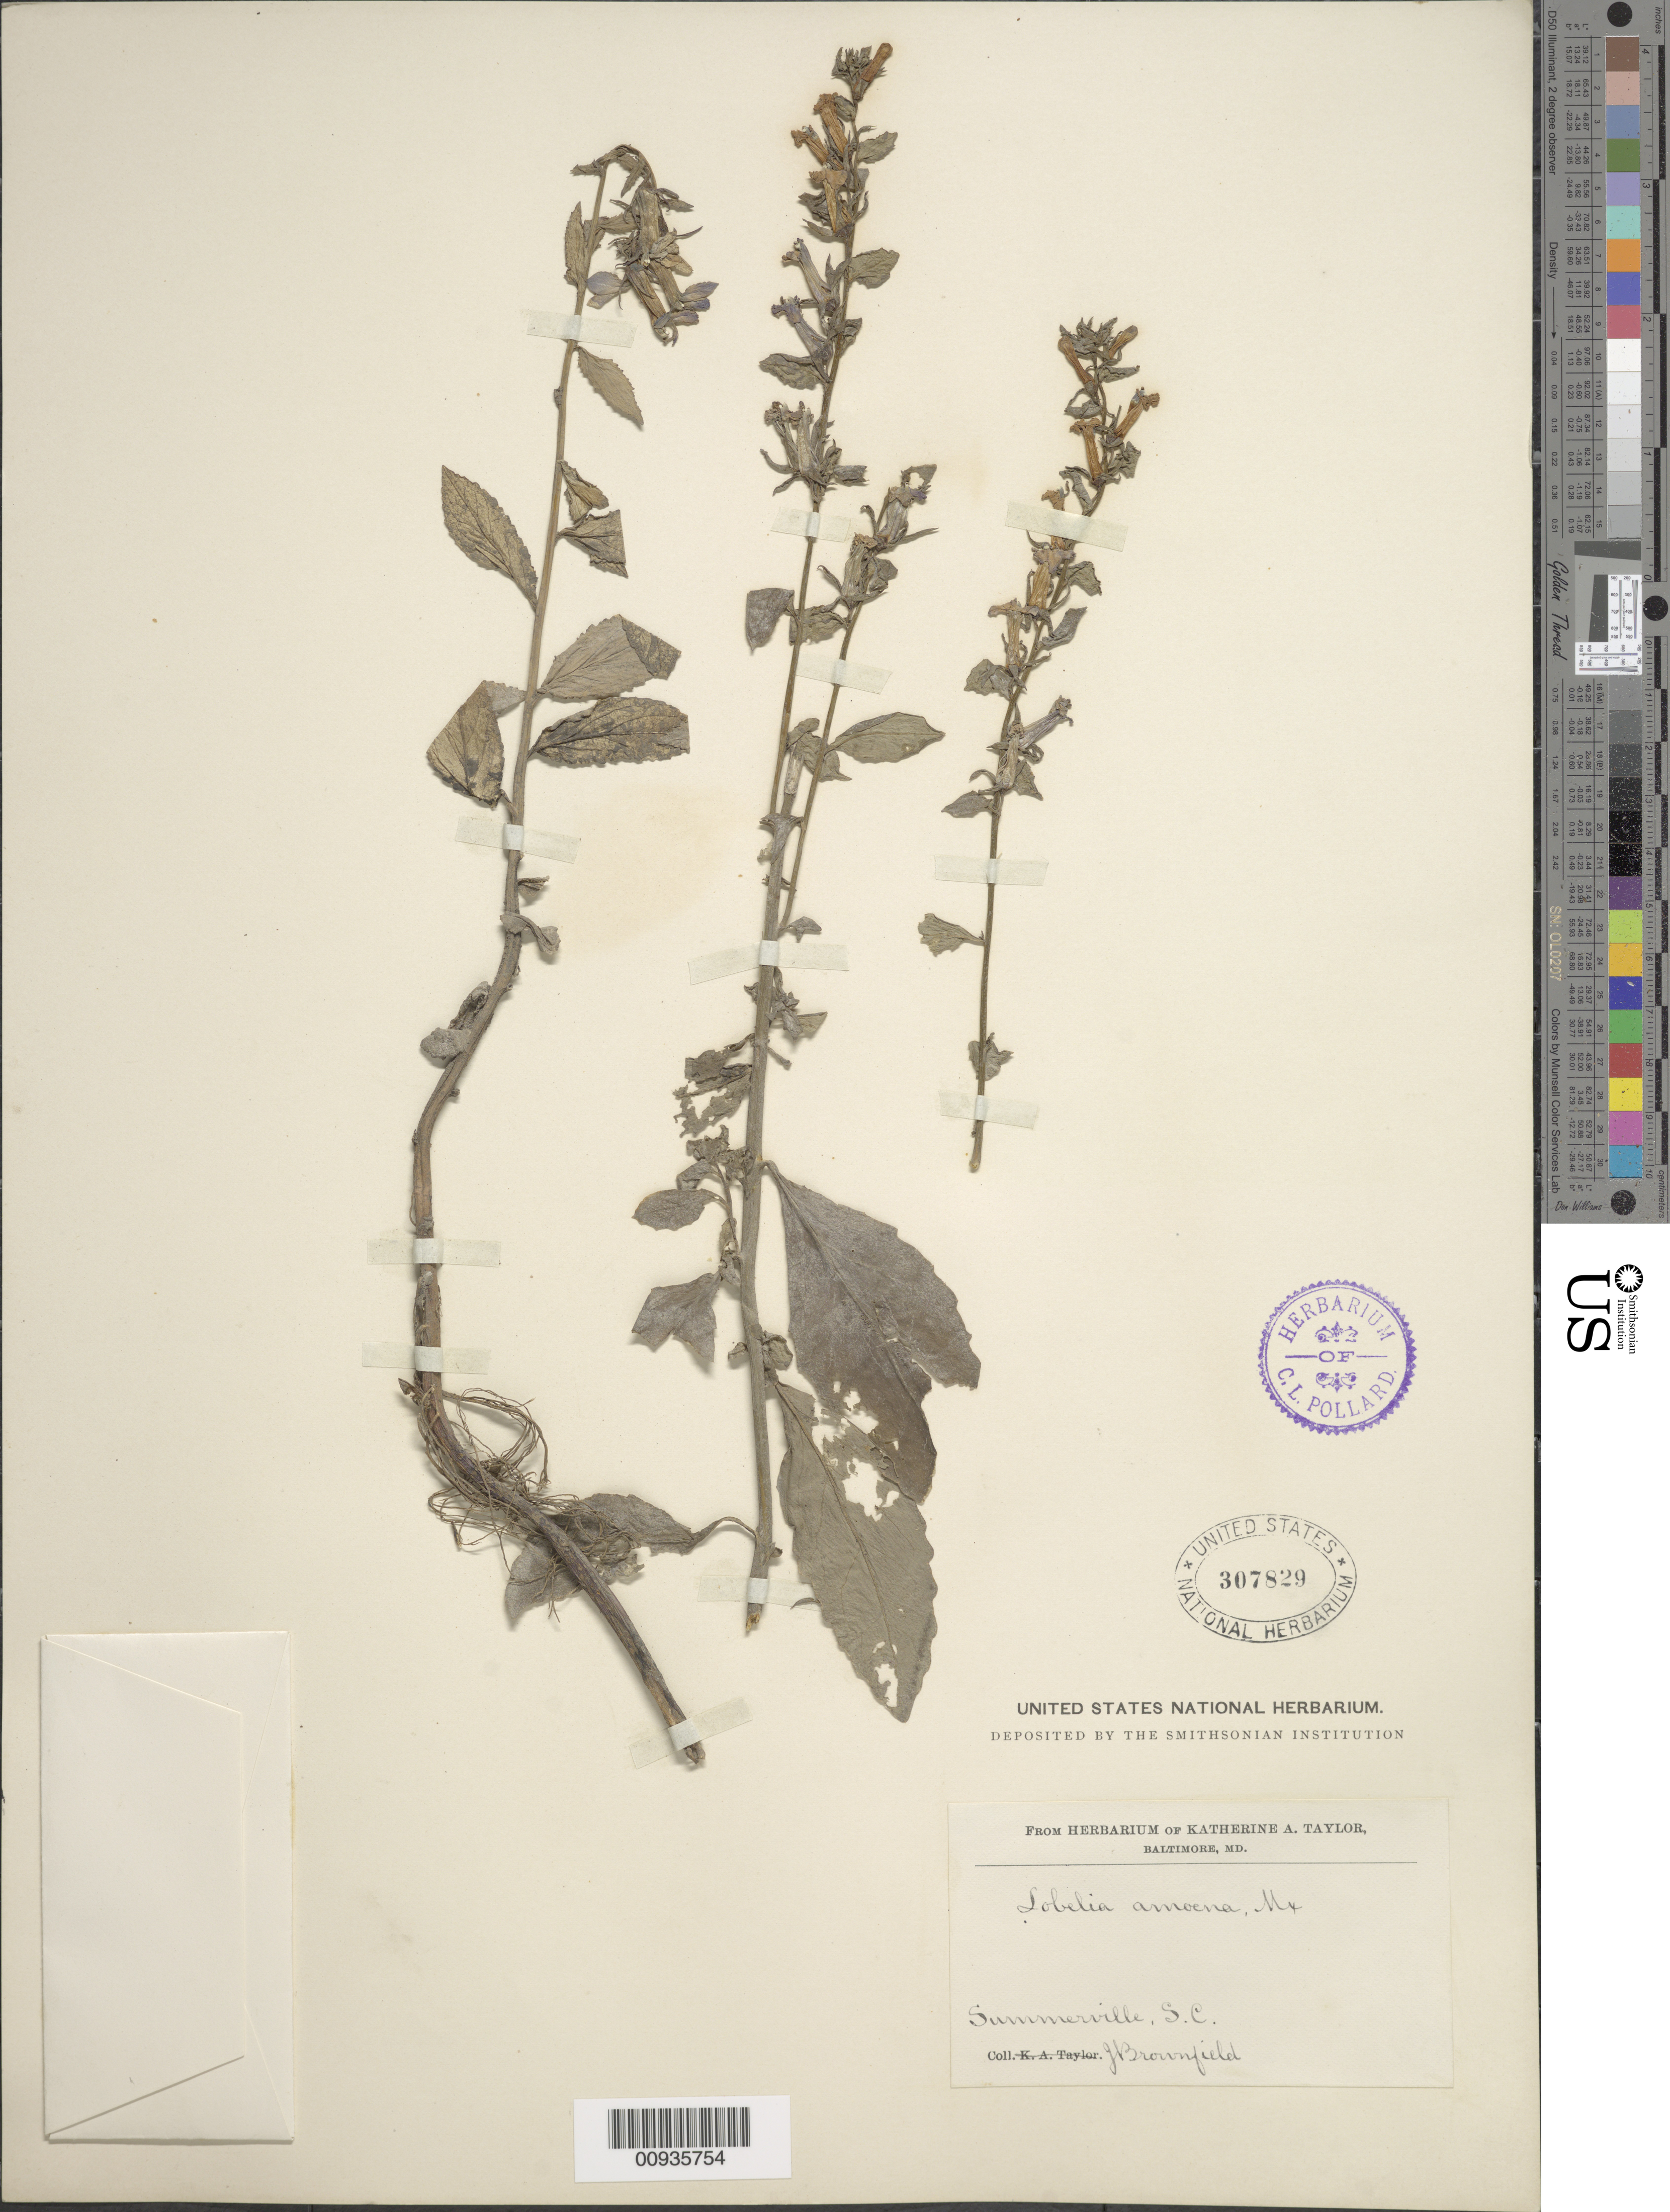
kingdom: Plantae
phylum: Tracheophyta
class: Magnoliopsida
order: Asterales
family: Campanulaceae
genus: Lobelia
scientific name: Lobelia amoena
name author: Michx.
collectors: J. Brownfield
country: United States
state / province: South Carolina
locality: Summerville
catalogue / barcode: US 307829